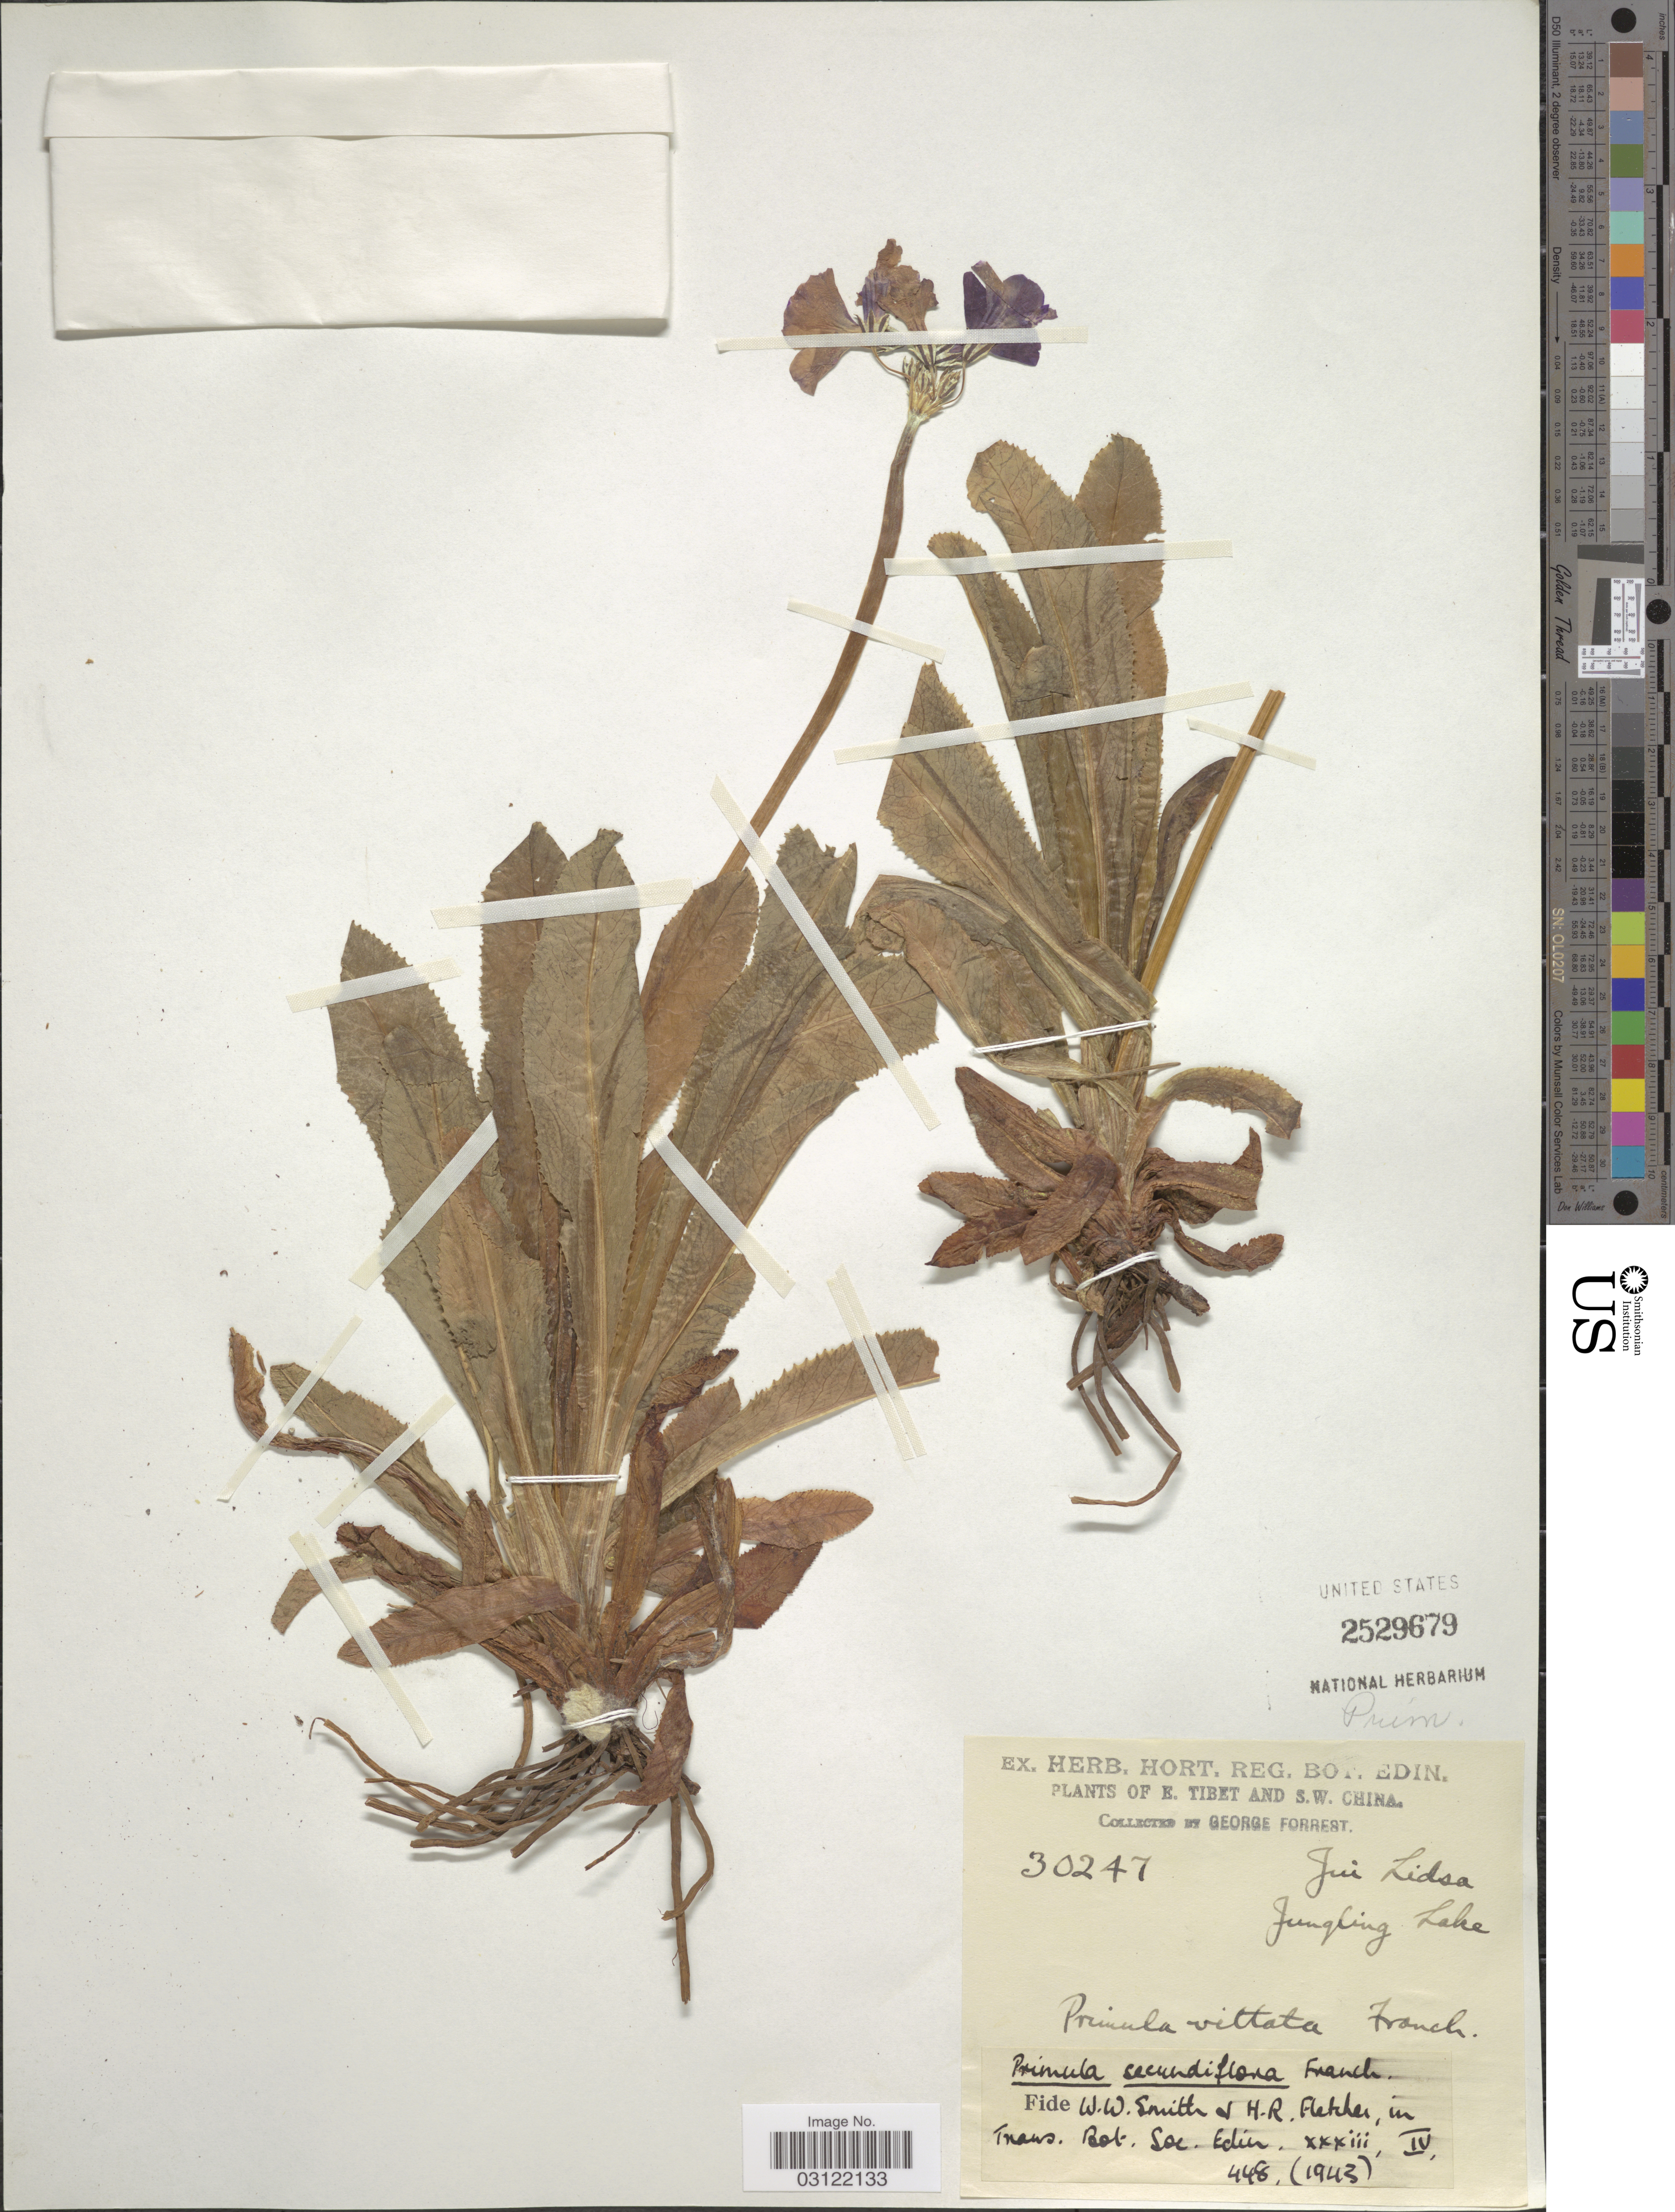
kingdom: Plantae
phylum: Tracheophyta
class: Magnoliopsida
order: Ericales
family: Primulaceae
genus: Primula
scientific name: Primula secundiflora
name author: Franch.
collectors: G. Forrest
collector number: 30247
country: China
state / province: Xizang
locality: E. Tibet and S.W. China. Jui Lidsa, Jungling Lake.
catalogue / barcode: US 2529679